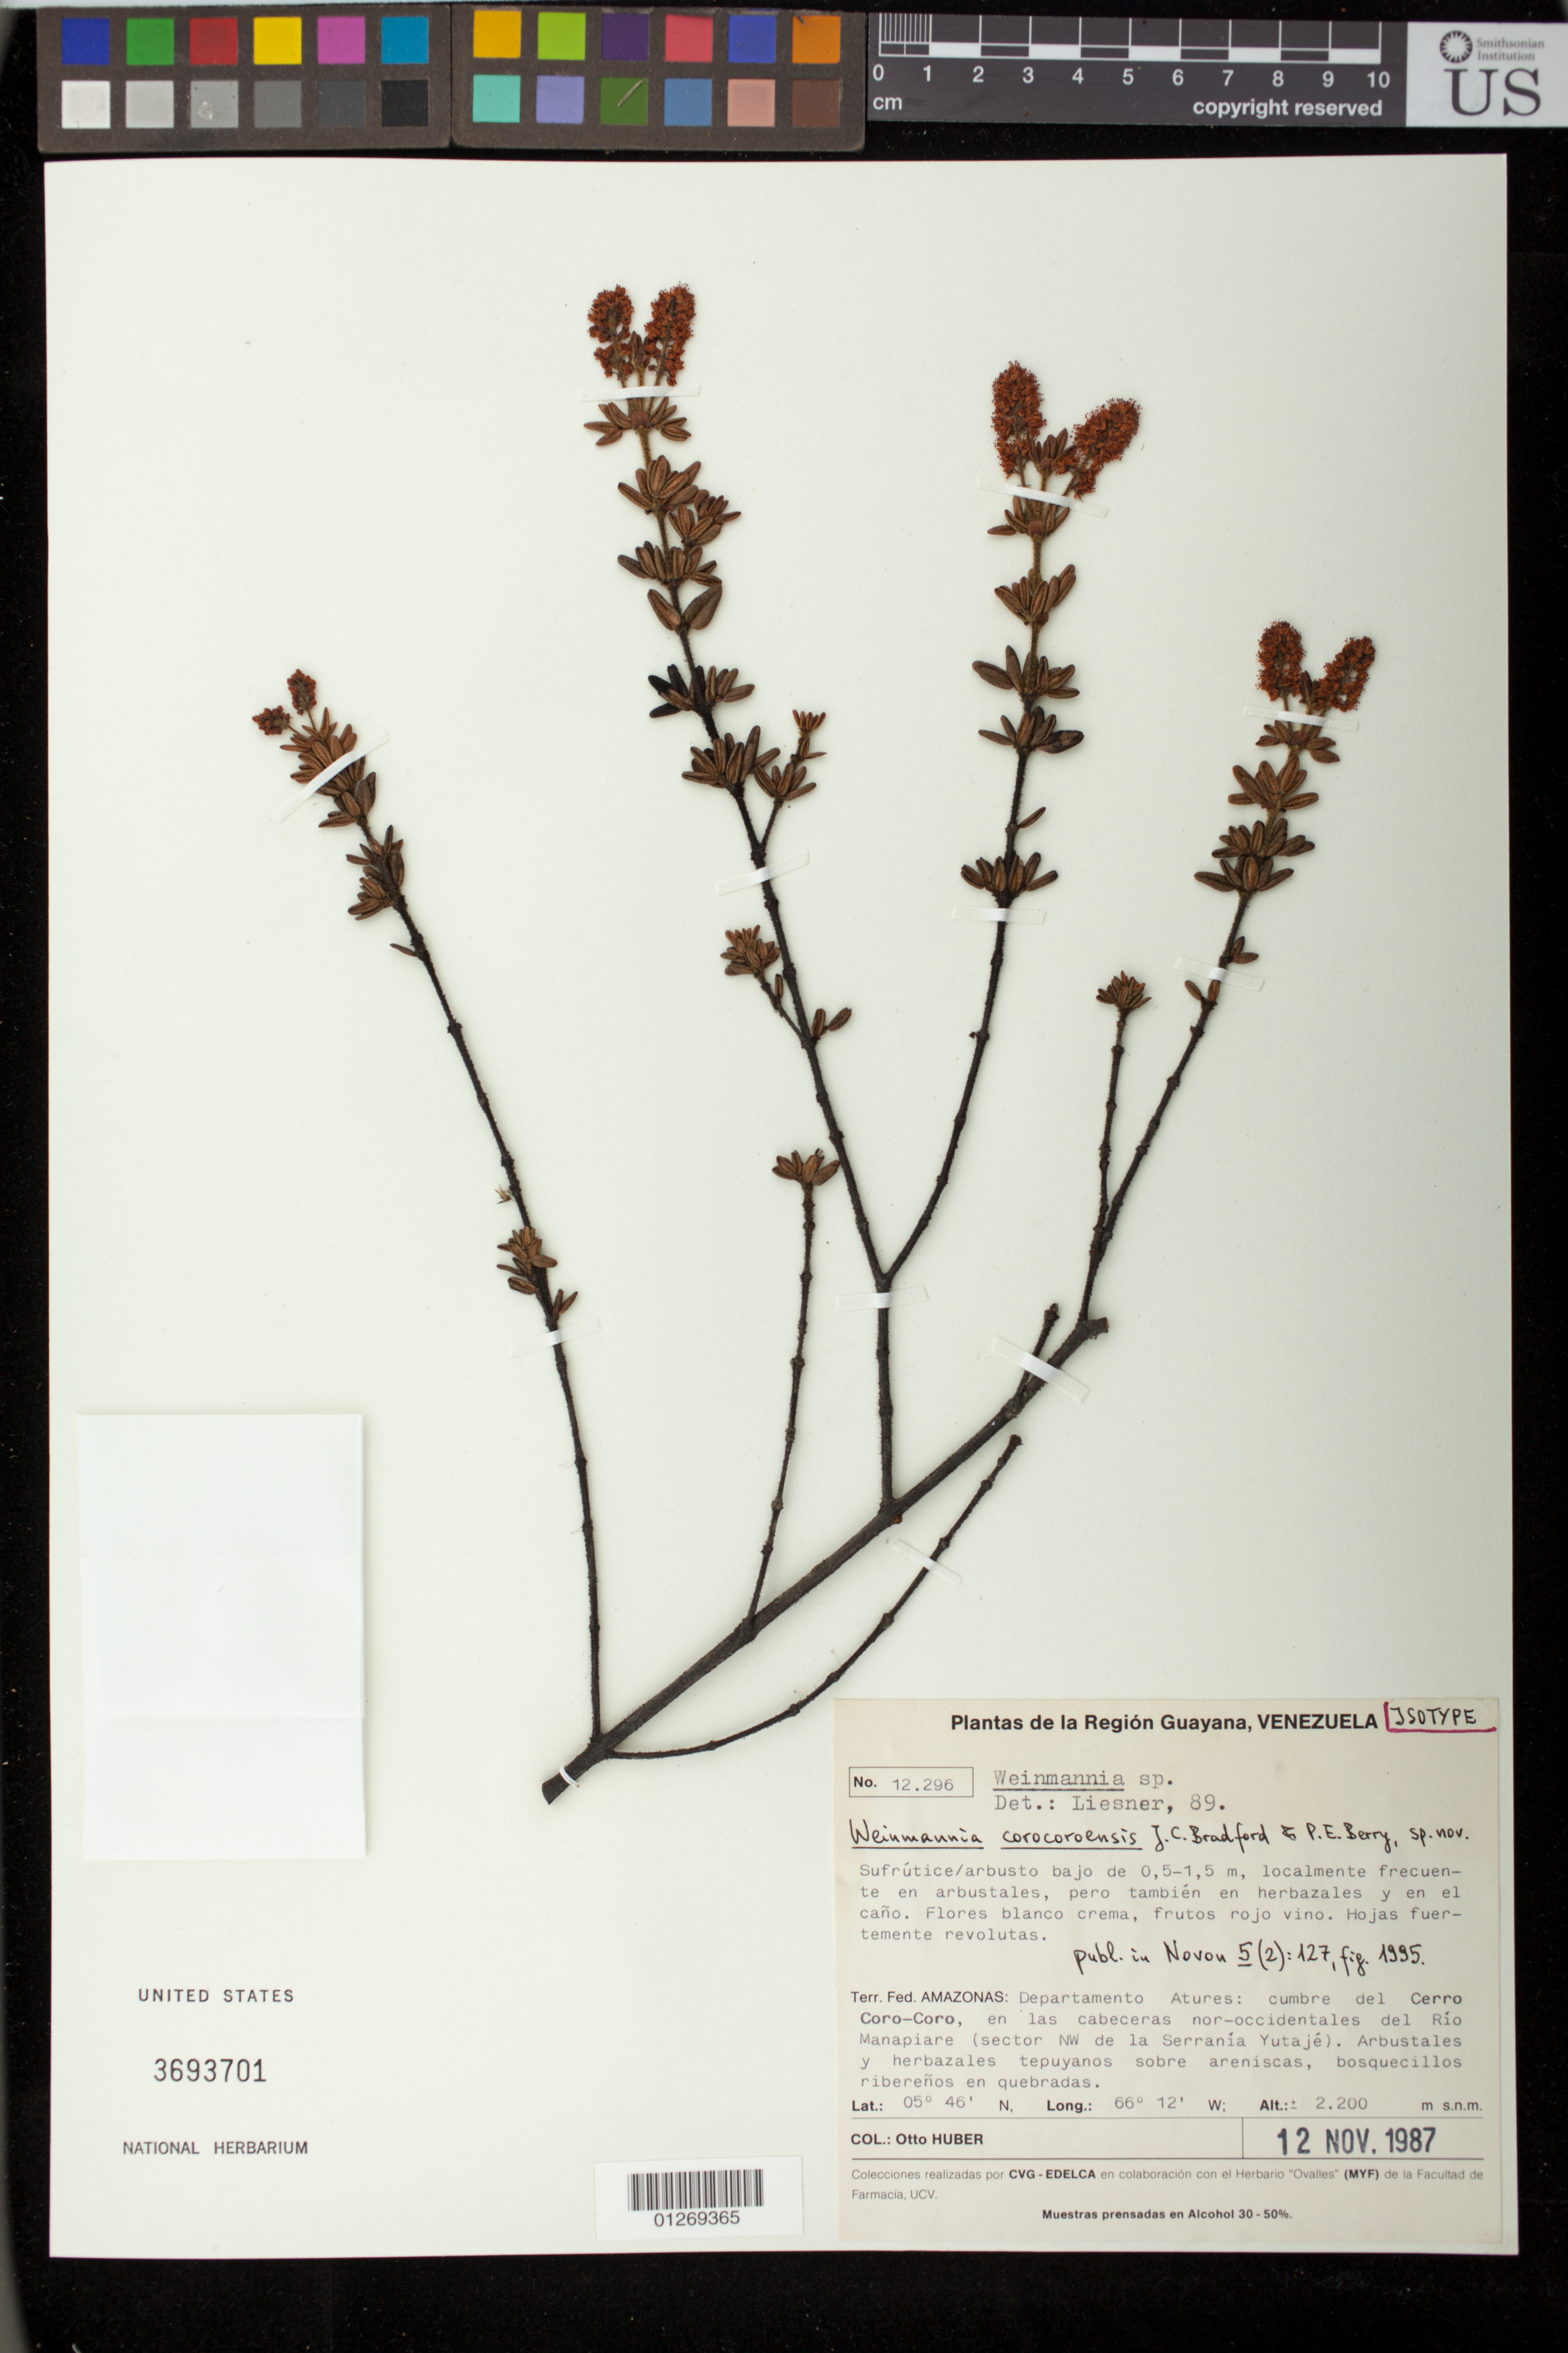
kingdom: Plantae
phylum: Tracheophyta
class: Magnoliopsida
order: Oxalidales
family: Cunoniaceae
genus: Weinmannia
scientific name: Weinmannia corocoroensis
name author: J. Bradford & P.E. Berry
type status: Isotype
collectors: O. Huber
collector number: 12296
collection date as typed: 12 Nov 1987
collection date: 1987-11-12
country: Venezuela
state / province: Amazonas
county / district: Atures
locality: Terr. Fed. Amazonas: Departamento Atures: cumbre del Cerro Coro-Coro, en las cabeceras nor-occidentales del Río Manapiare (sector NW de la Serranía Yutajé).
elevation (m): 2200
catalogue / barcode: US 3693701